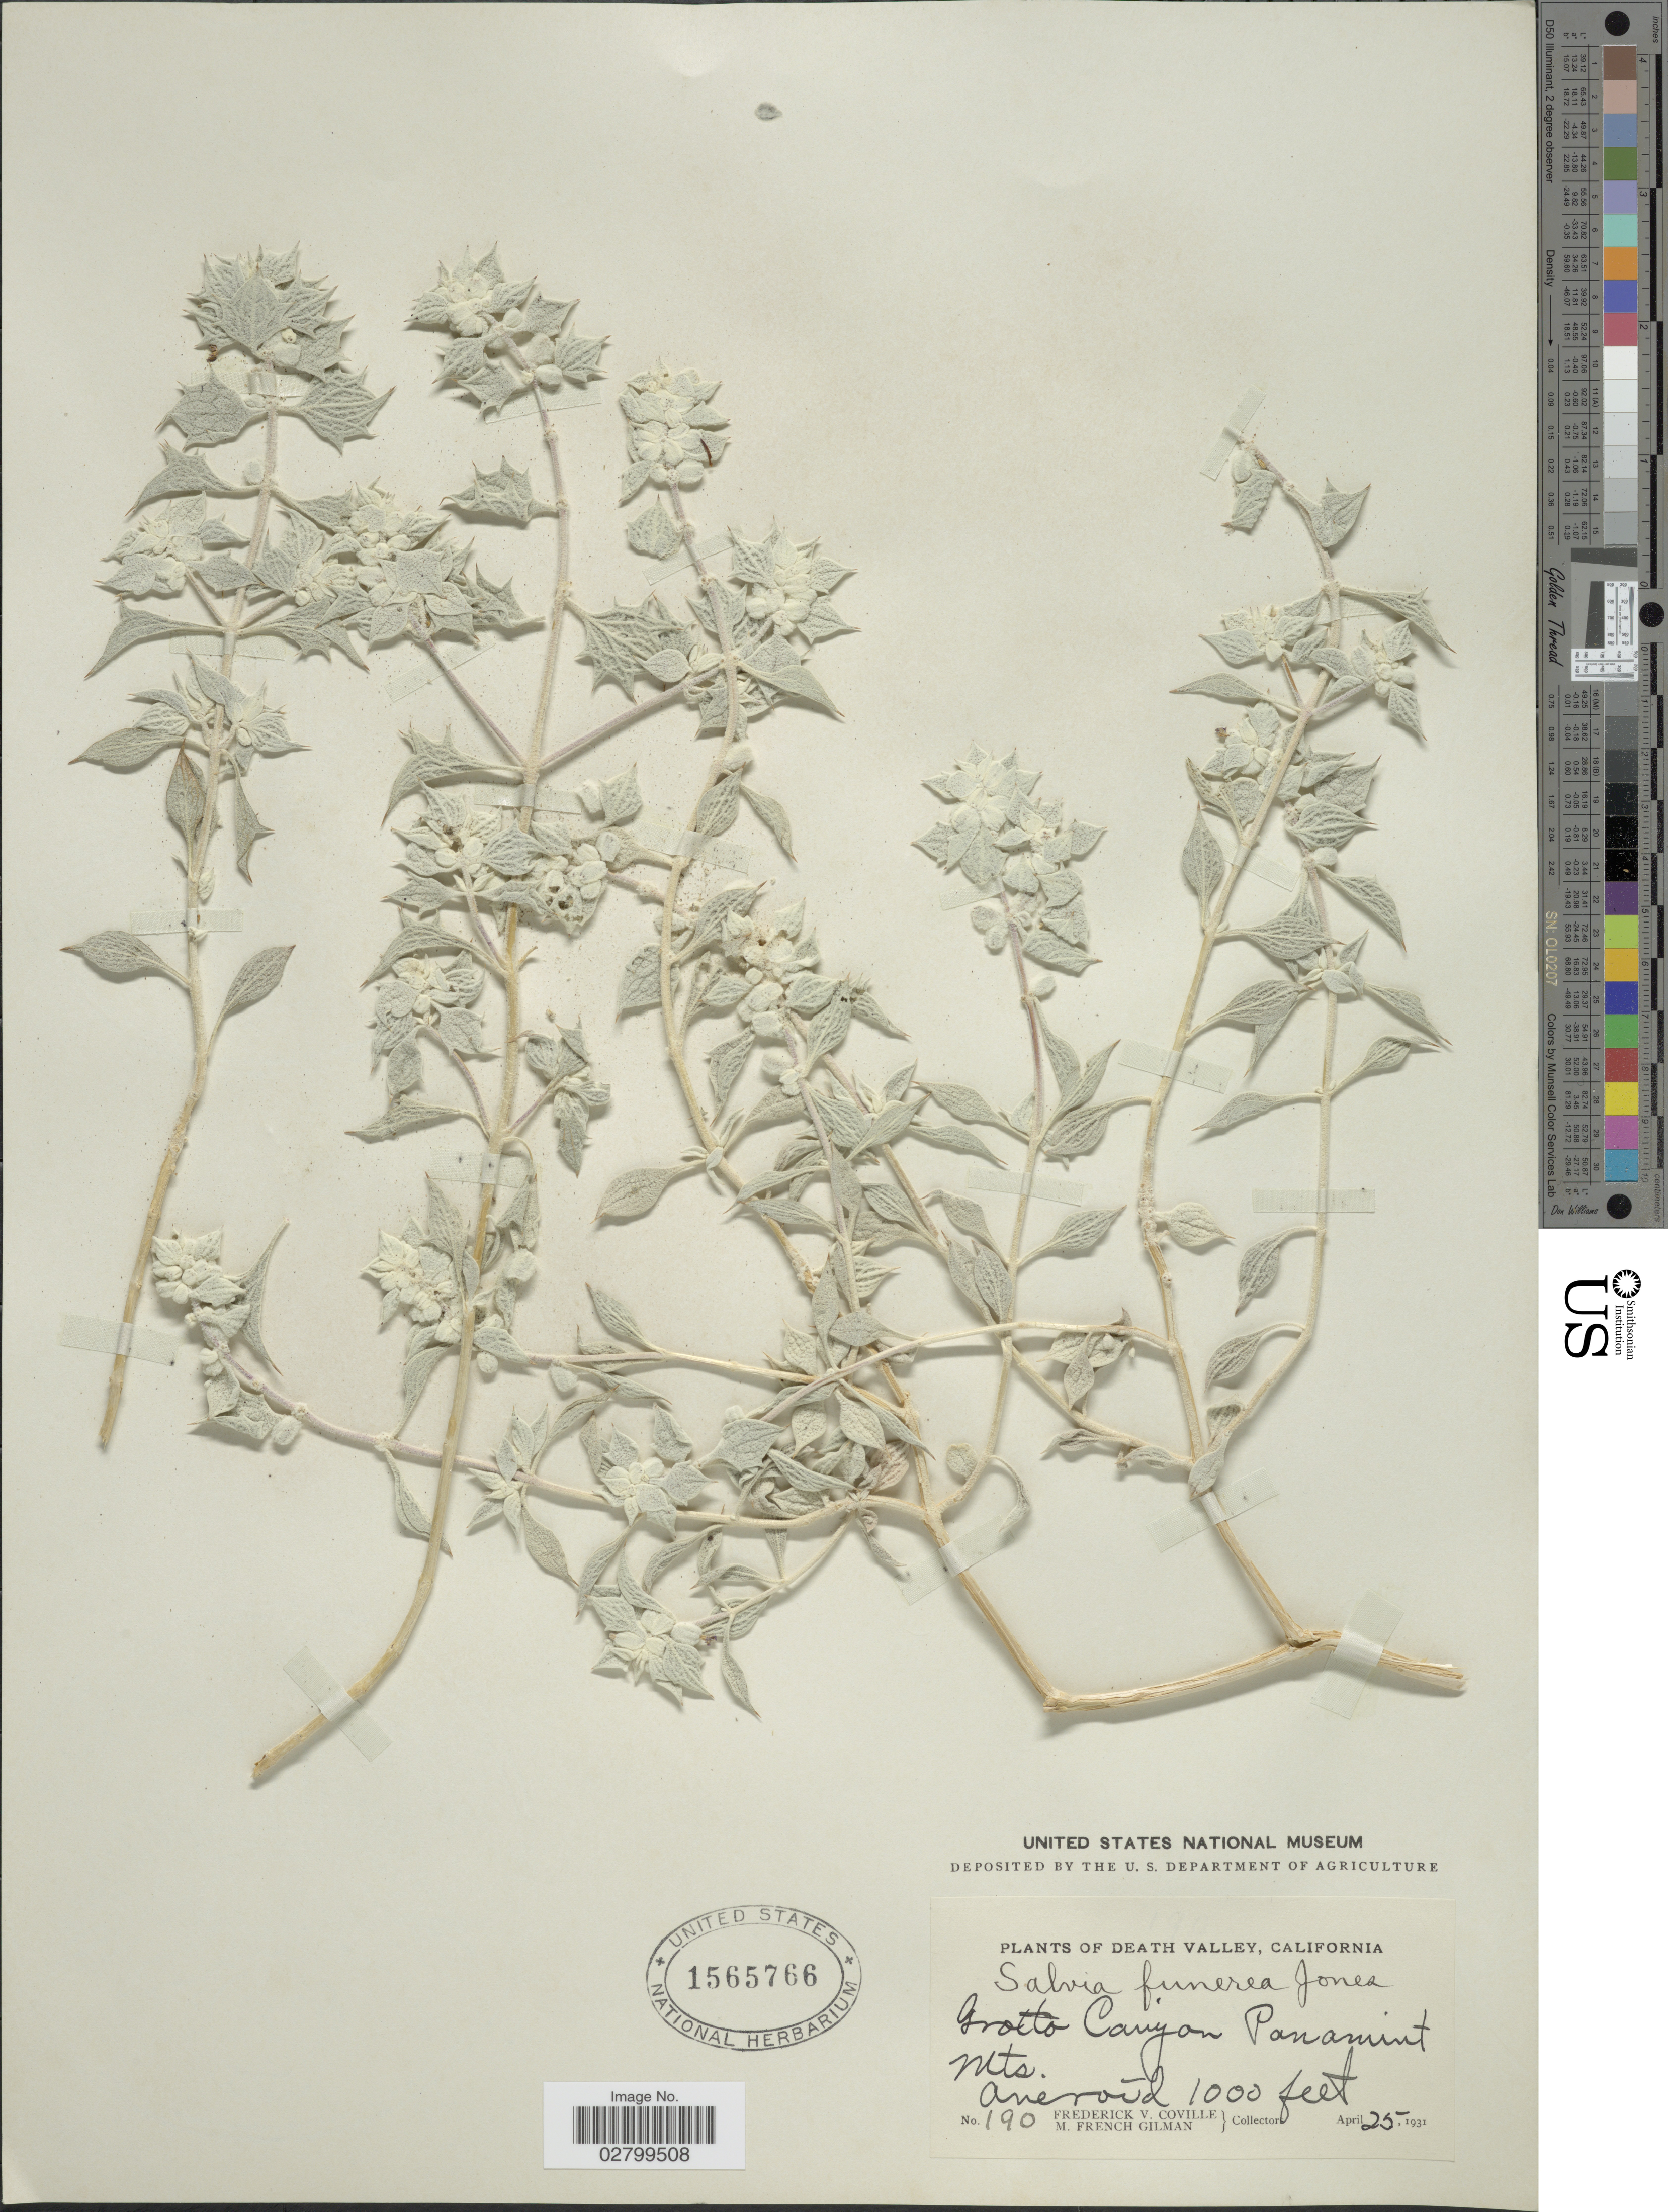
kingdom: Plantae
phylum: Tracheophyta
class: Magnoliopsida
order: Lamiales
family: Lamiaceae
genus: Salvia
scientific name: Salvia funerea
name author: M.E. Jones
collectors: F. V. Coville & M. F. Gilman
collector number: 190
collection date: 1931-04-25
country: United States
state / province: California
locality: Death Valley. Grotto Canyon Panamint Mts. Aneroid.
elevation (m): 305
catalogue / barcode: US 1565766